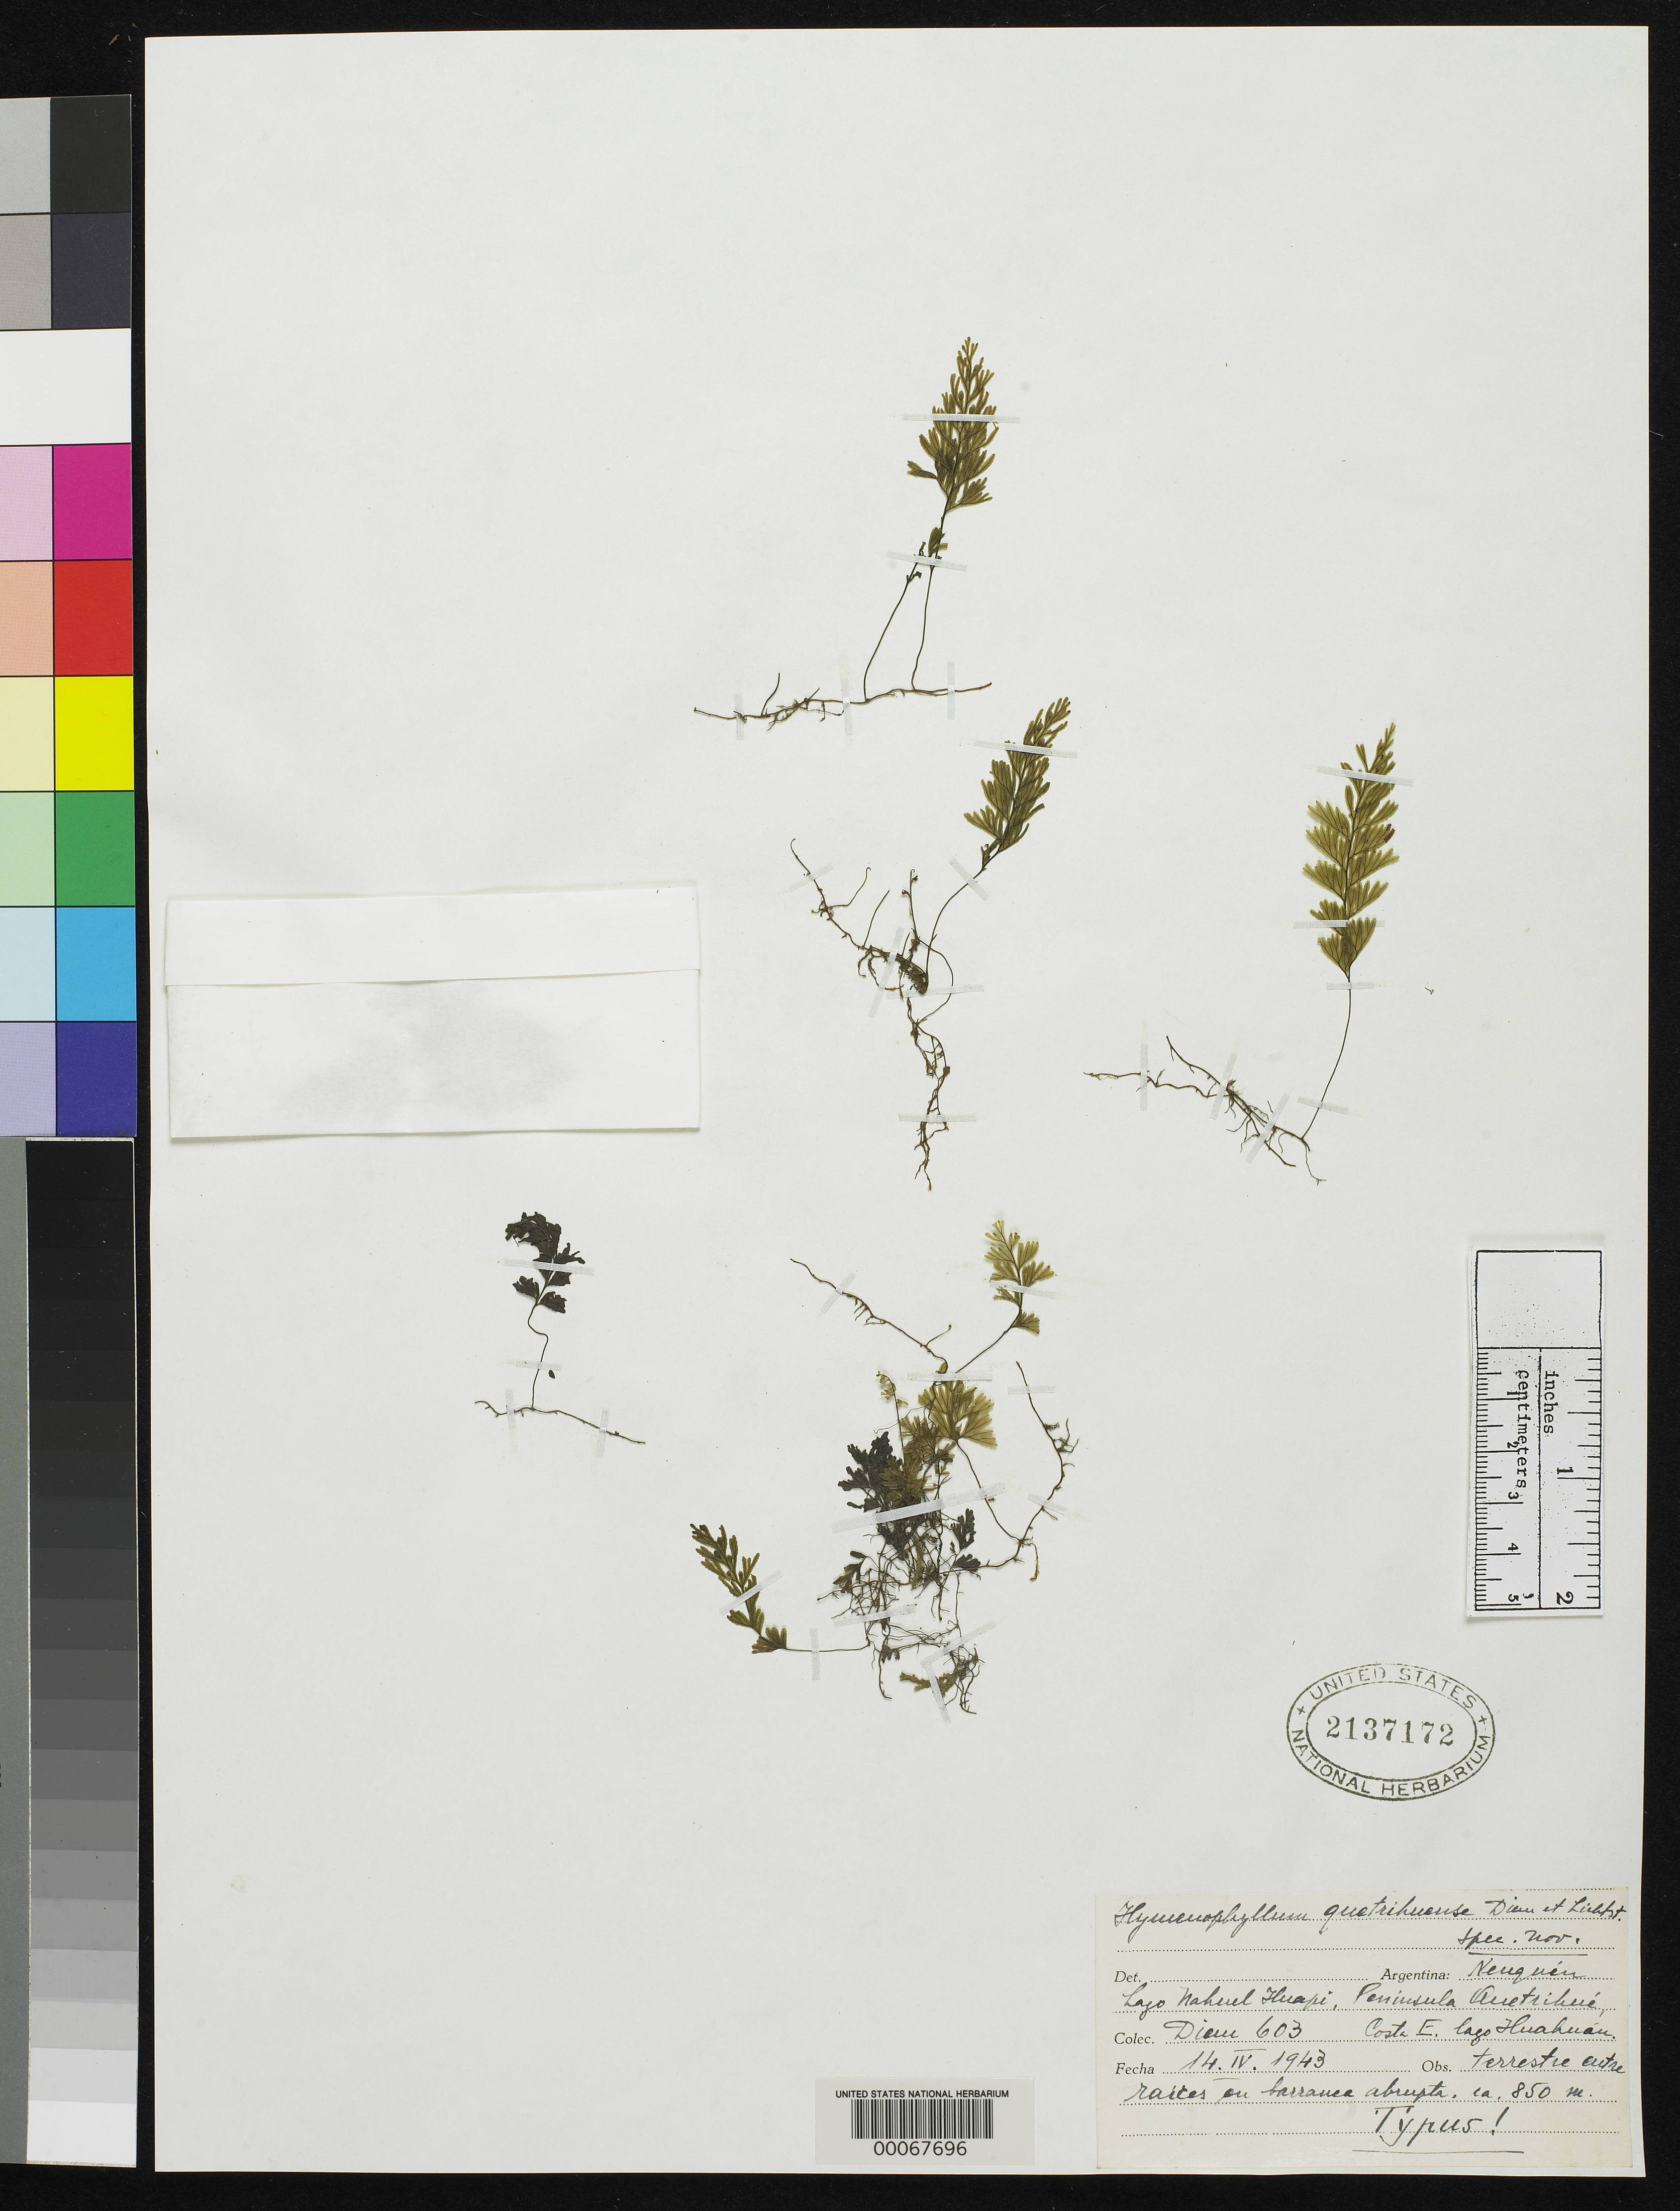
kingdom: Plantae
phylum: Tracheophyta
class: Polypodiopsida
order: Hymenophyllales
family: Hymenophyllaceae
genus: Hymenophyllum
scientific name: Hymenophyllum quetrihuense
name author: J. Diem & Licht.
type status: Isotype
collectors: J. Diem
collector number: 603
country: Argentina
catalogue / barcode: US 2137172